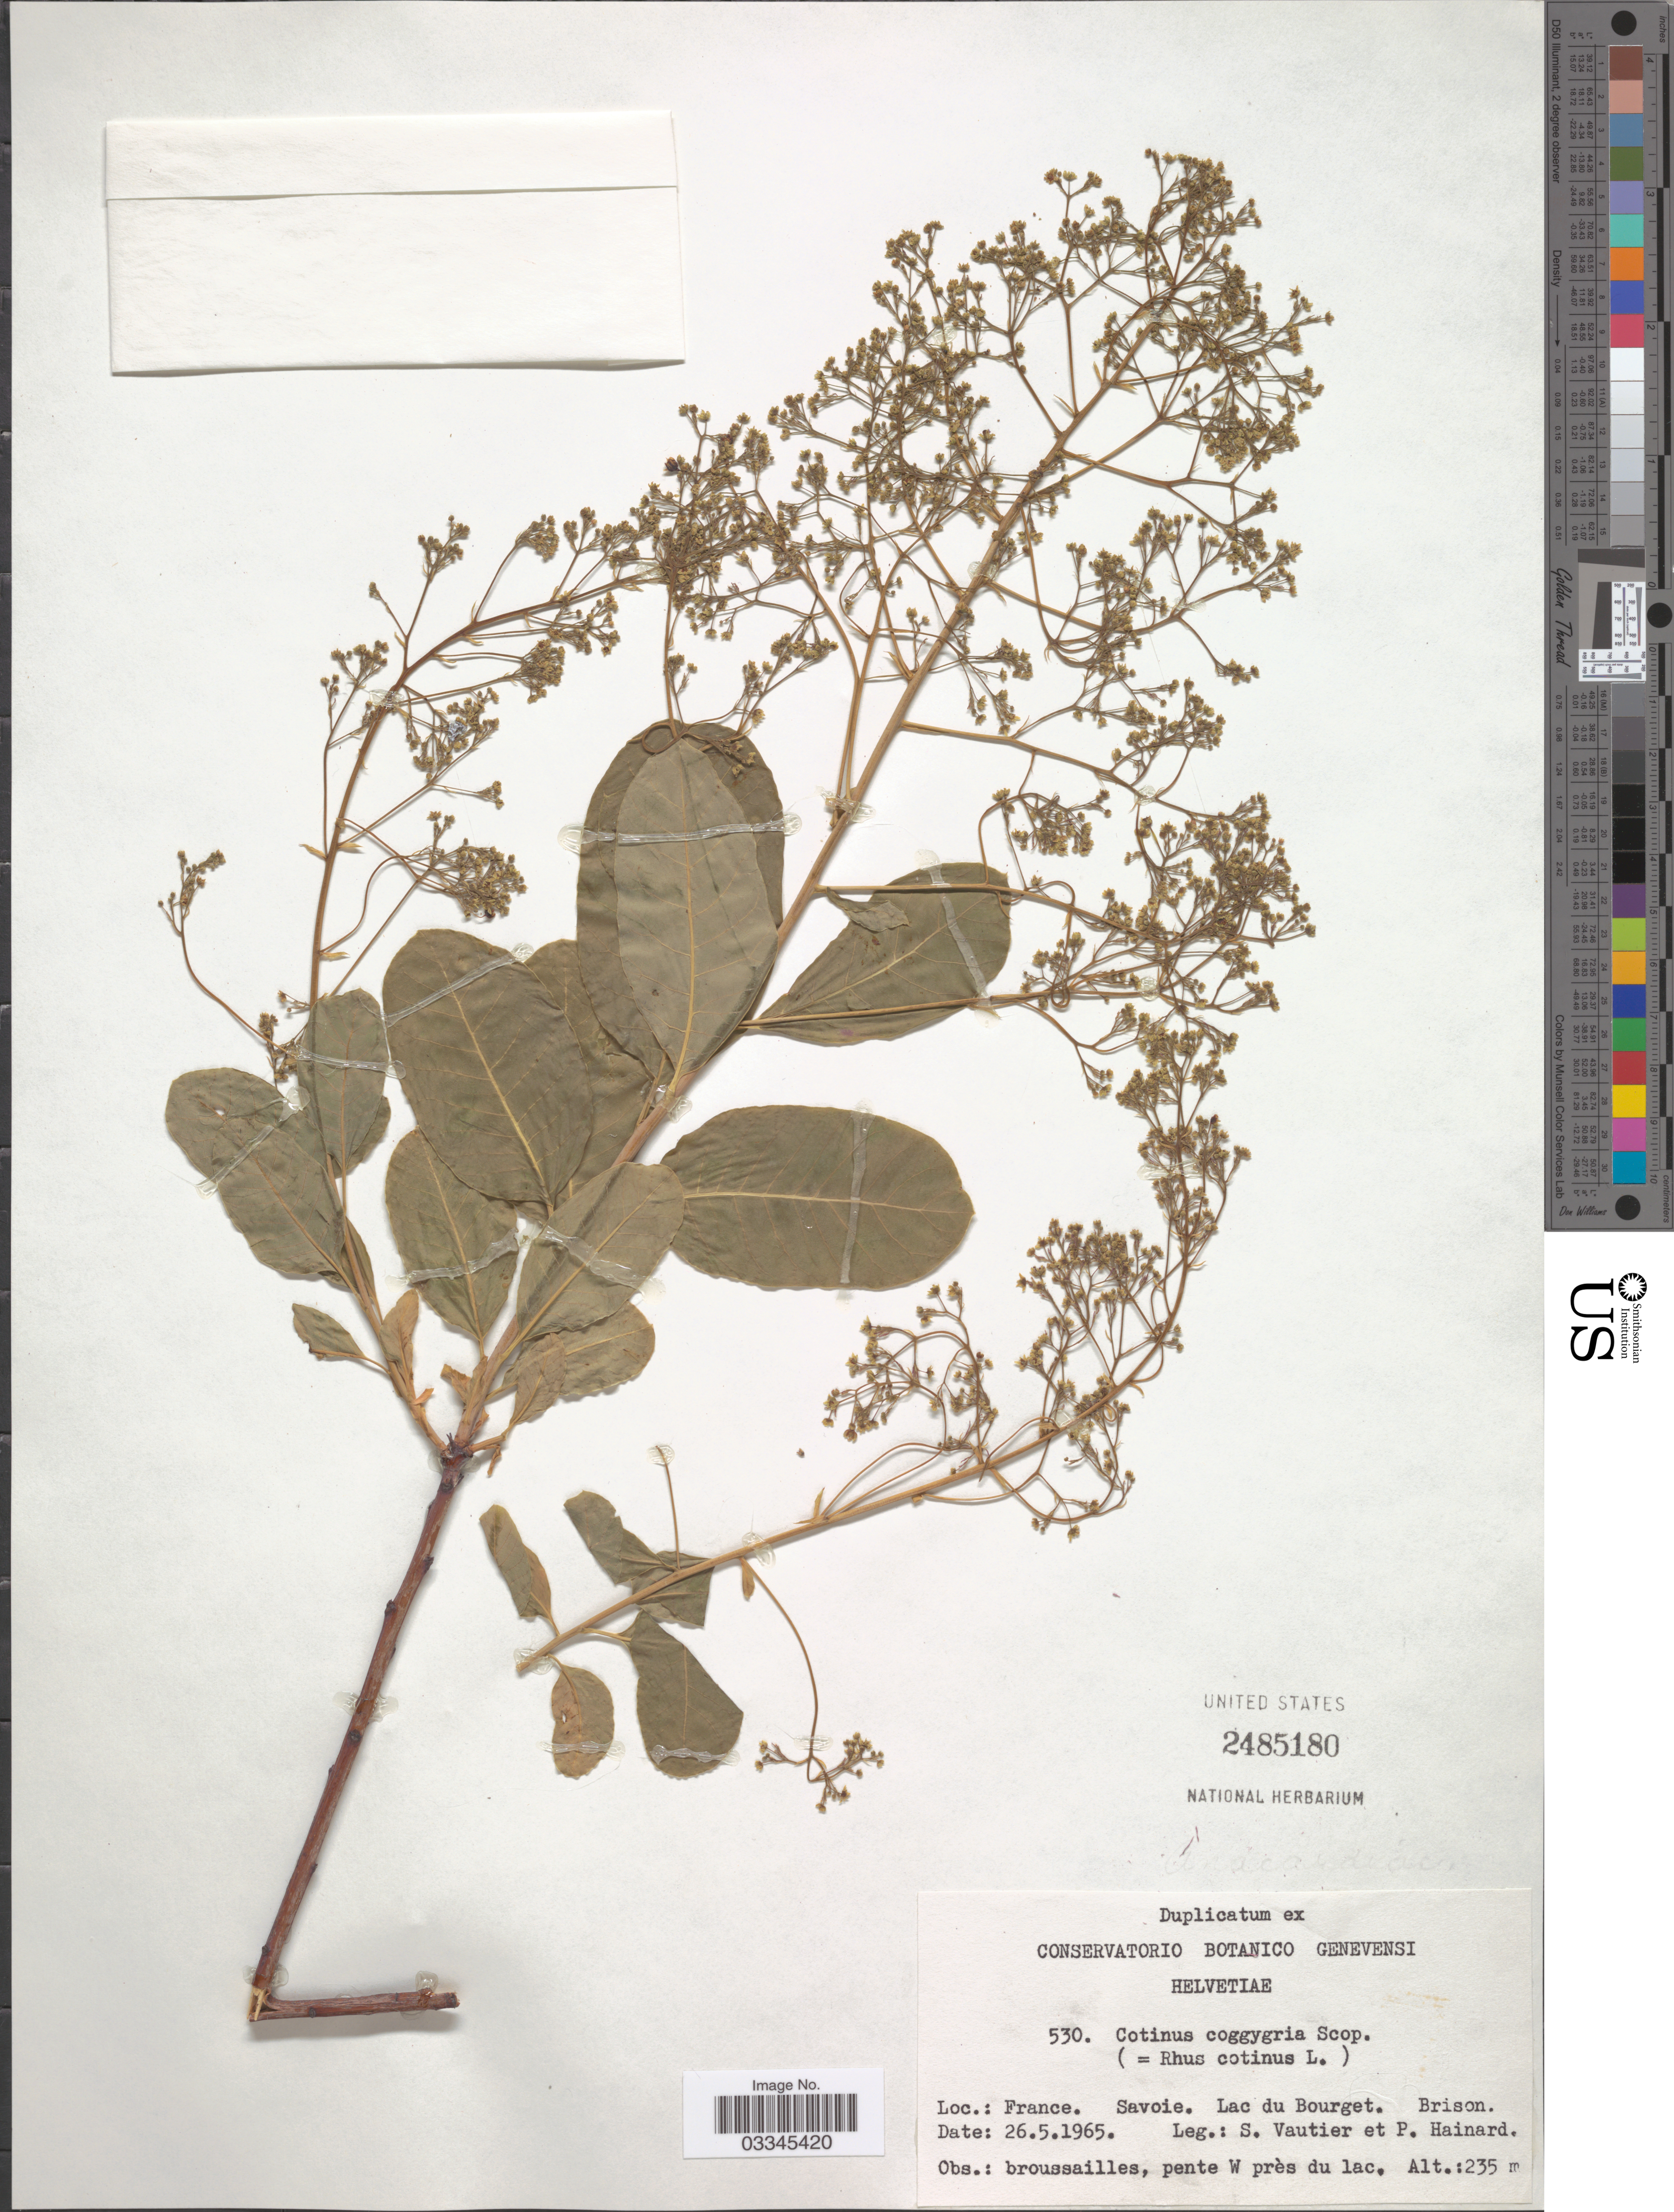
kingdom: Plantae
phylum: Tracheophyta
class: Magnoliopsida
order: Sapindales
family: Anacardiaceae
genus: Cotinus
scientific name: Cotinus coggygria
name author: Scop.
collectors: S. Vautier & P. Hainard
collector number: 530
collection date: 1965-05-26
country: France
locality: Savoie. Lac du Bourget. Brison. pente W près du lac.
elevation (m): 235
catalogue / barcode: US 2485180